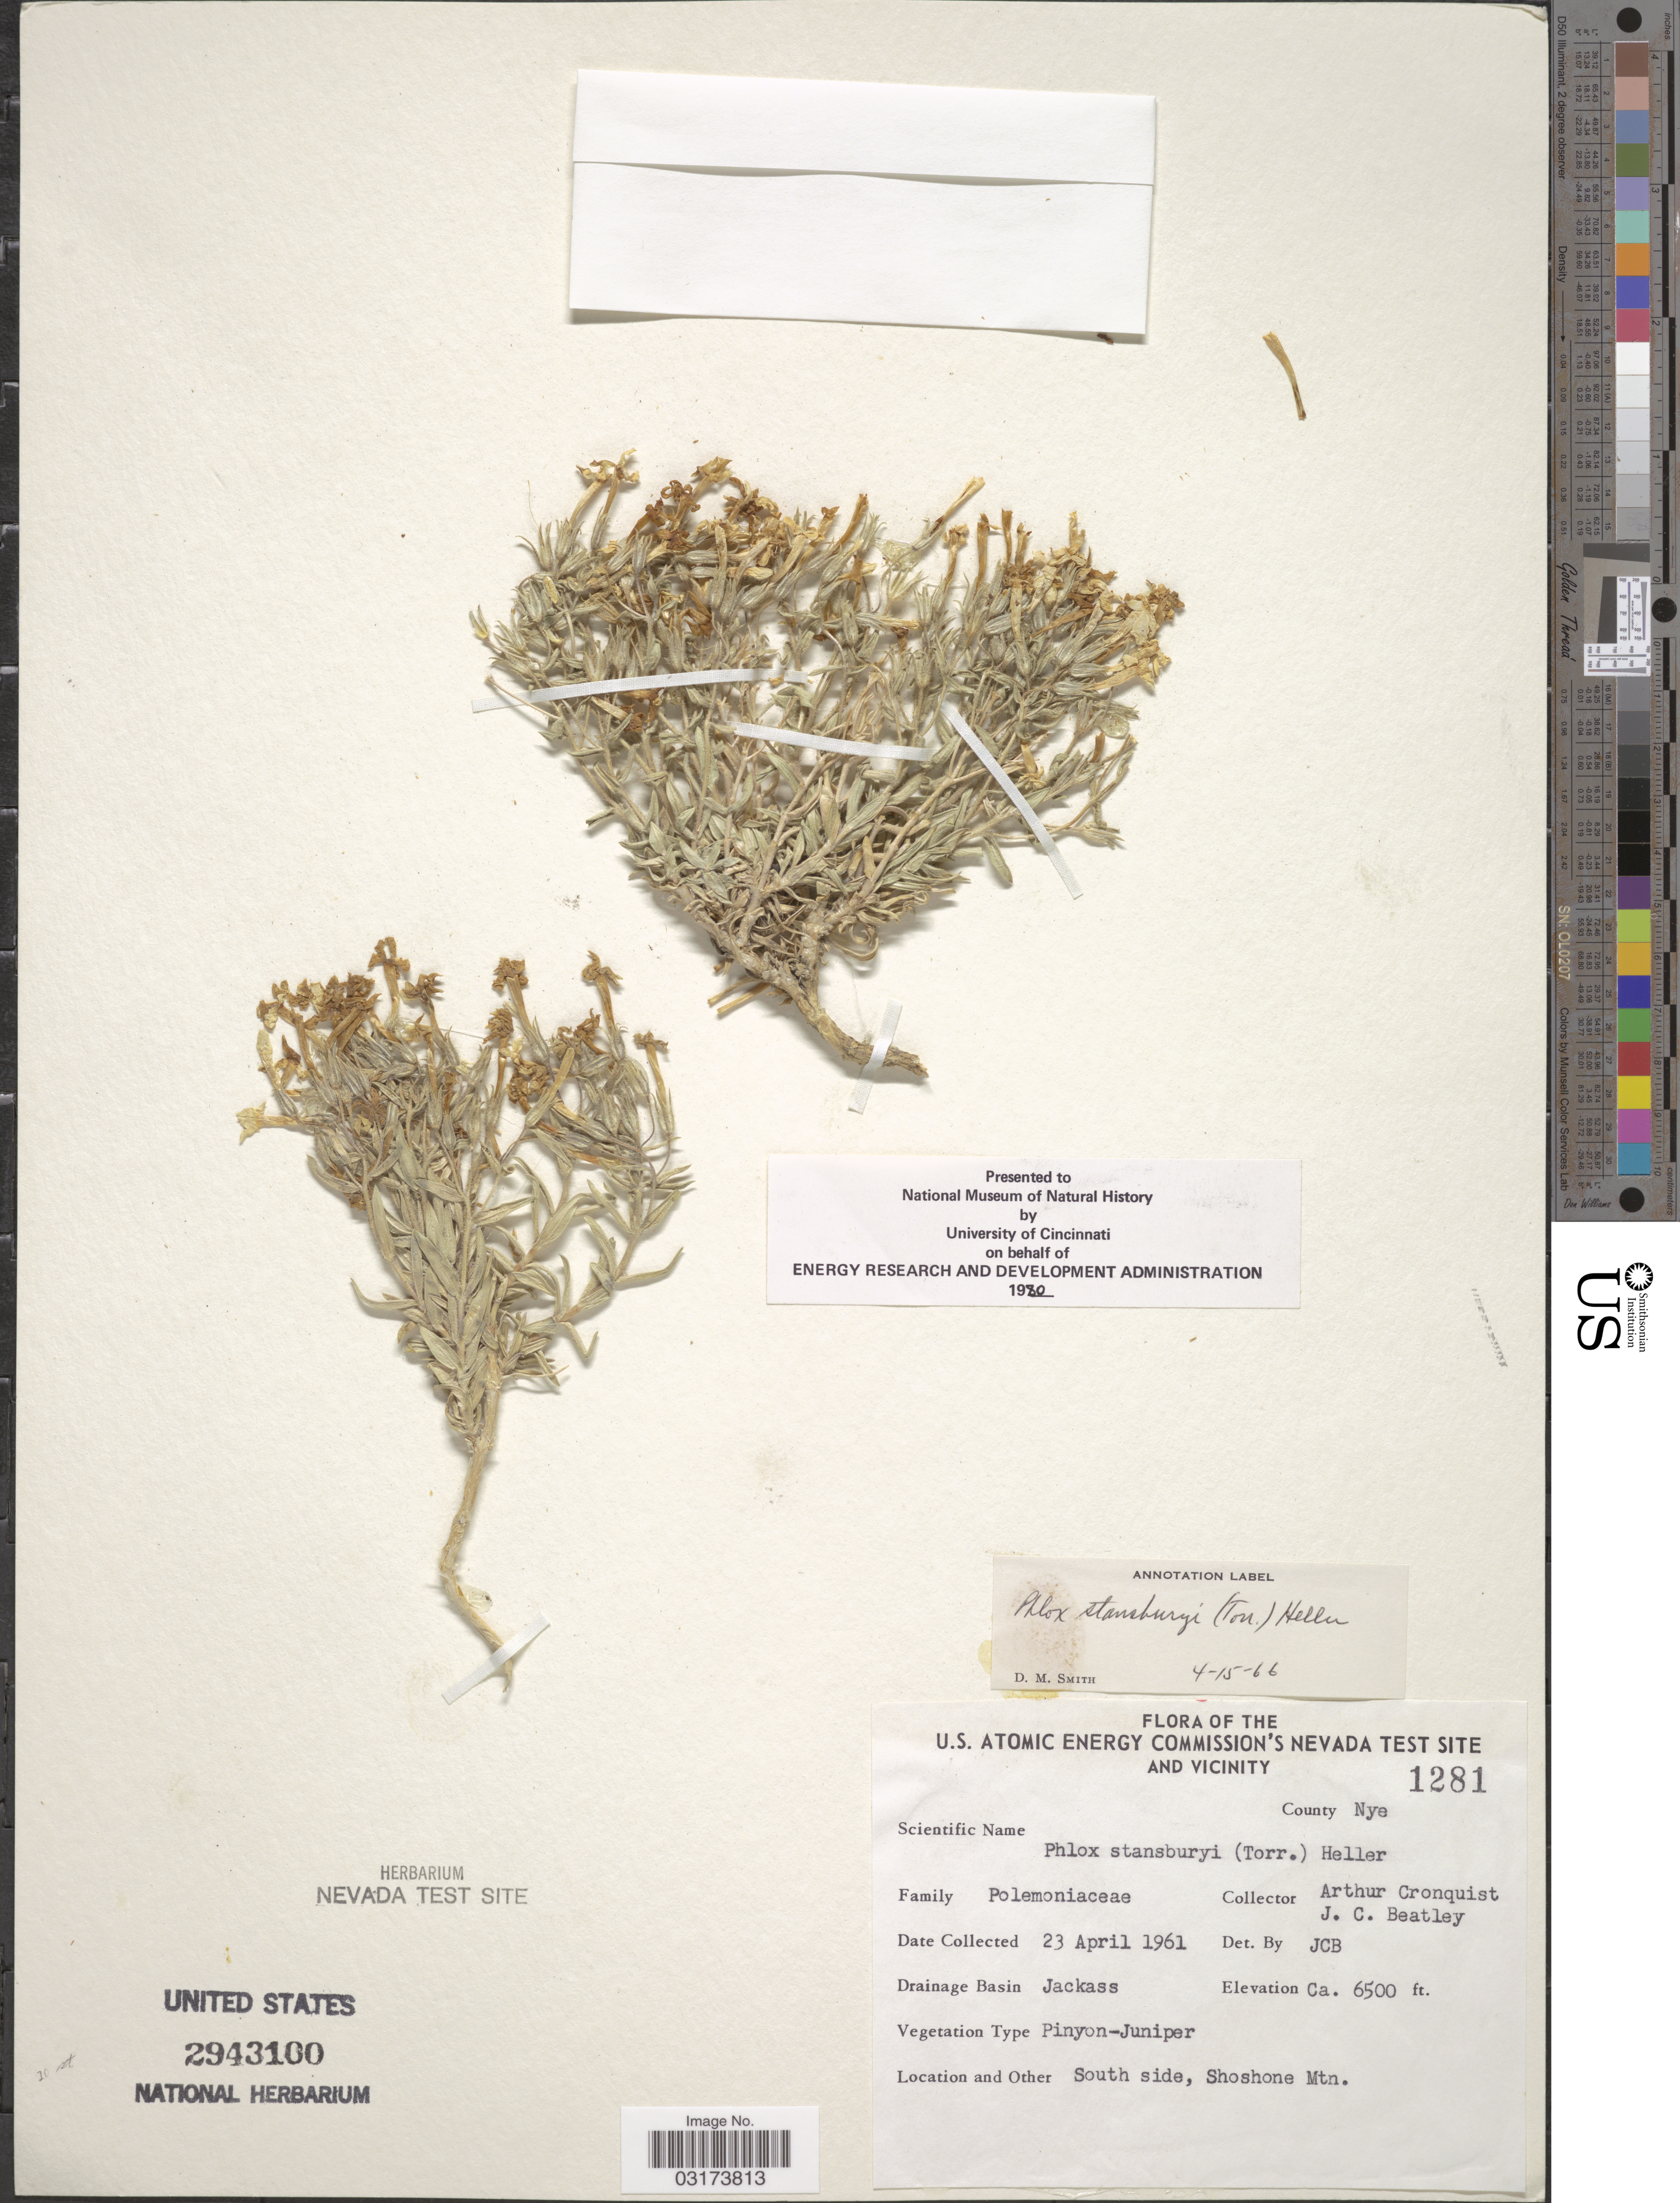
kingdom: Plantae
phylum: Tracheophyta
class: Magnoliopsida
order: Ericales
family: Polemoniaceae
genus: Phlox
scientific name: Phlox stansburyi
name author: (Torr.) A. Heller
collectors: A. J. Cronquist & J. C. Beatley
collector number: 1281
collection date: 1961-04-23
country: United States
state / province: Nevada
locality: U.S. Atomic Energy Commision's Nevada Test Site and Vicinity. County Nye. Drainage Jackass. South side, Shoshone Mtn.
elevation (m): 1981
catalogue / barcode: US 2943100